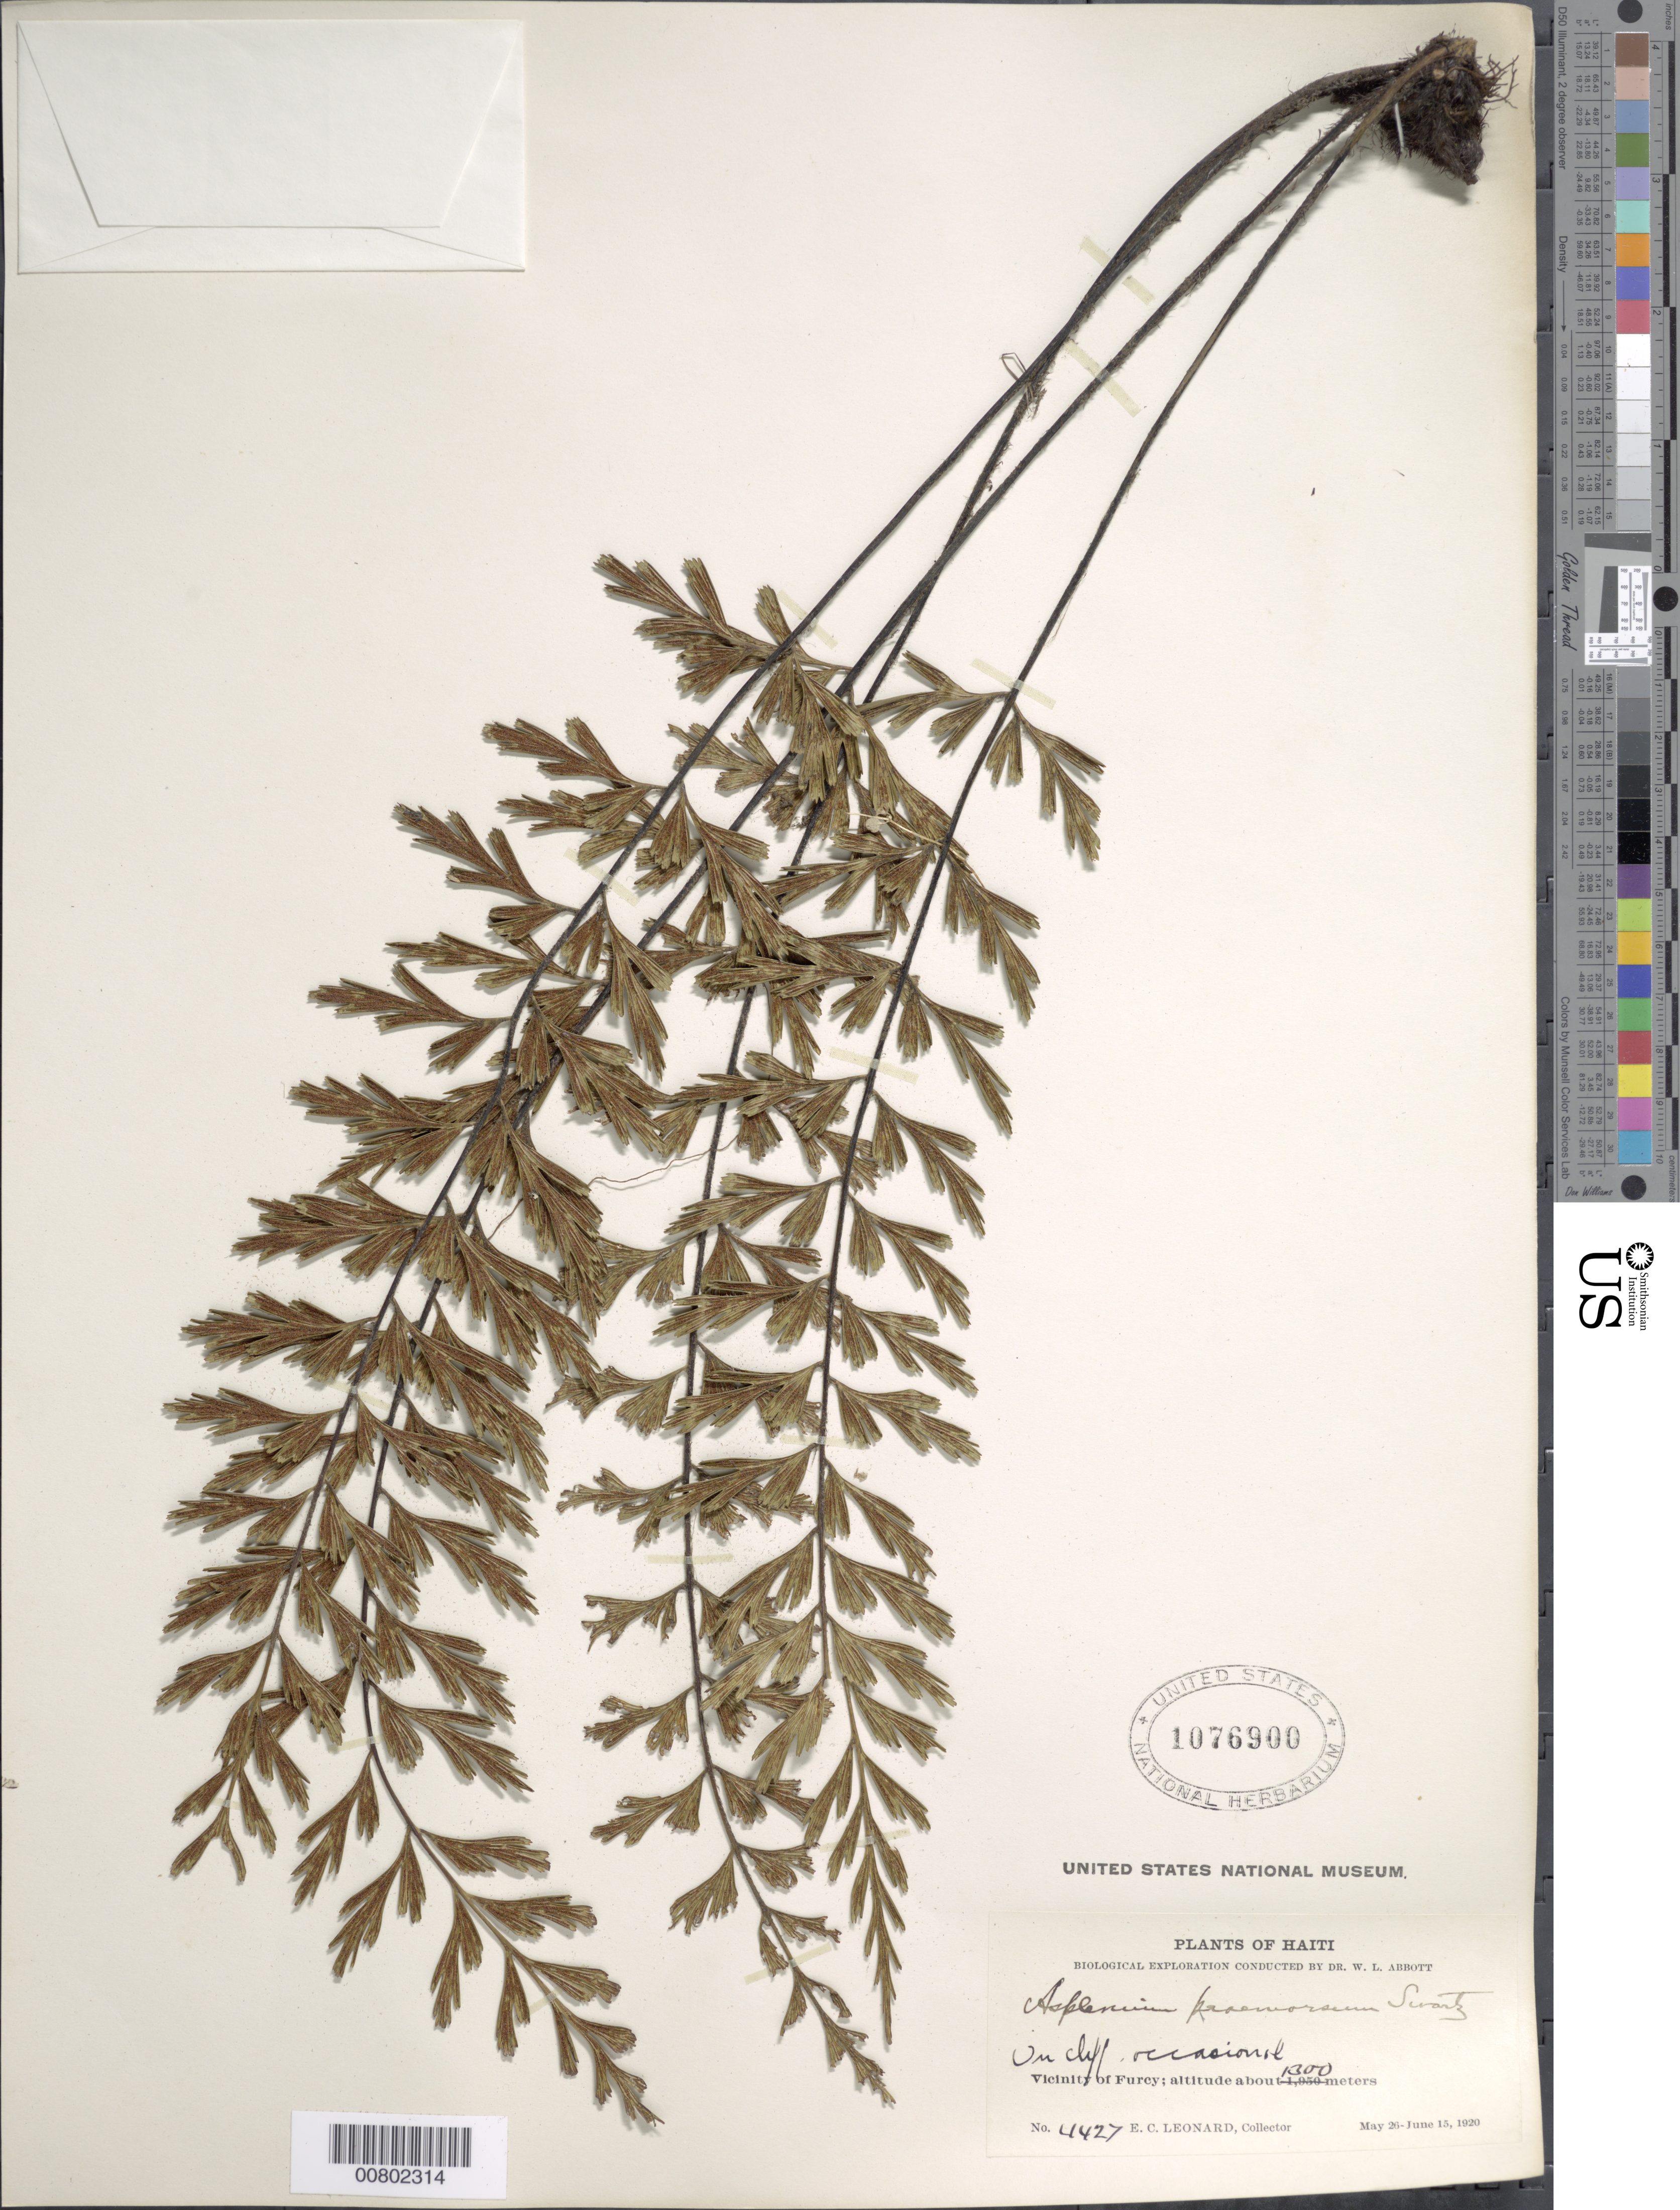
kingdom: Plantae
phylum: Tracheophyta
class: Polypodiopsida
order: Polypodiales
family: Aspleniaceae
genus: Asplenium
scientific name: Asplenium praemorsum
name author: Sw.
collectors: E. C. Leonard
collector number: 4427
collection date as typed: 26 May 1920 to 15 Jun 1920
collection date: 1920-05-26/1920-06-15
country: Haiti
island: Hispaniola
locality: Furcy vicinity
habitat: Cliff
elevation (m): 1300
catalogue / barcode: US 1076900